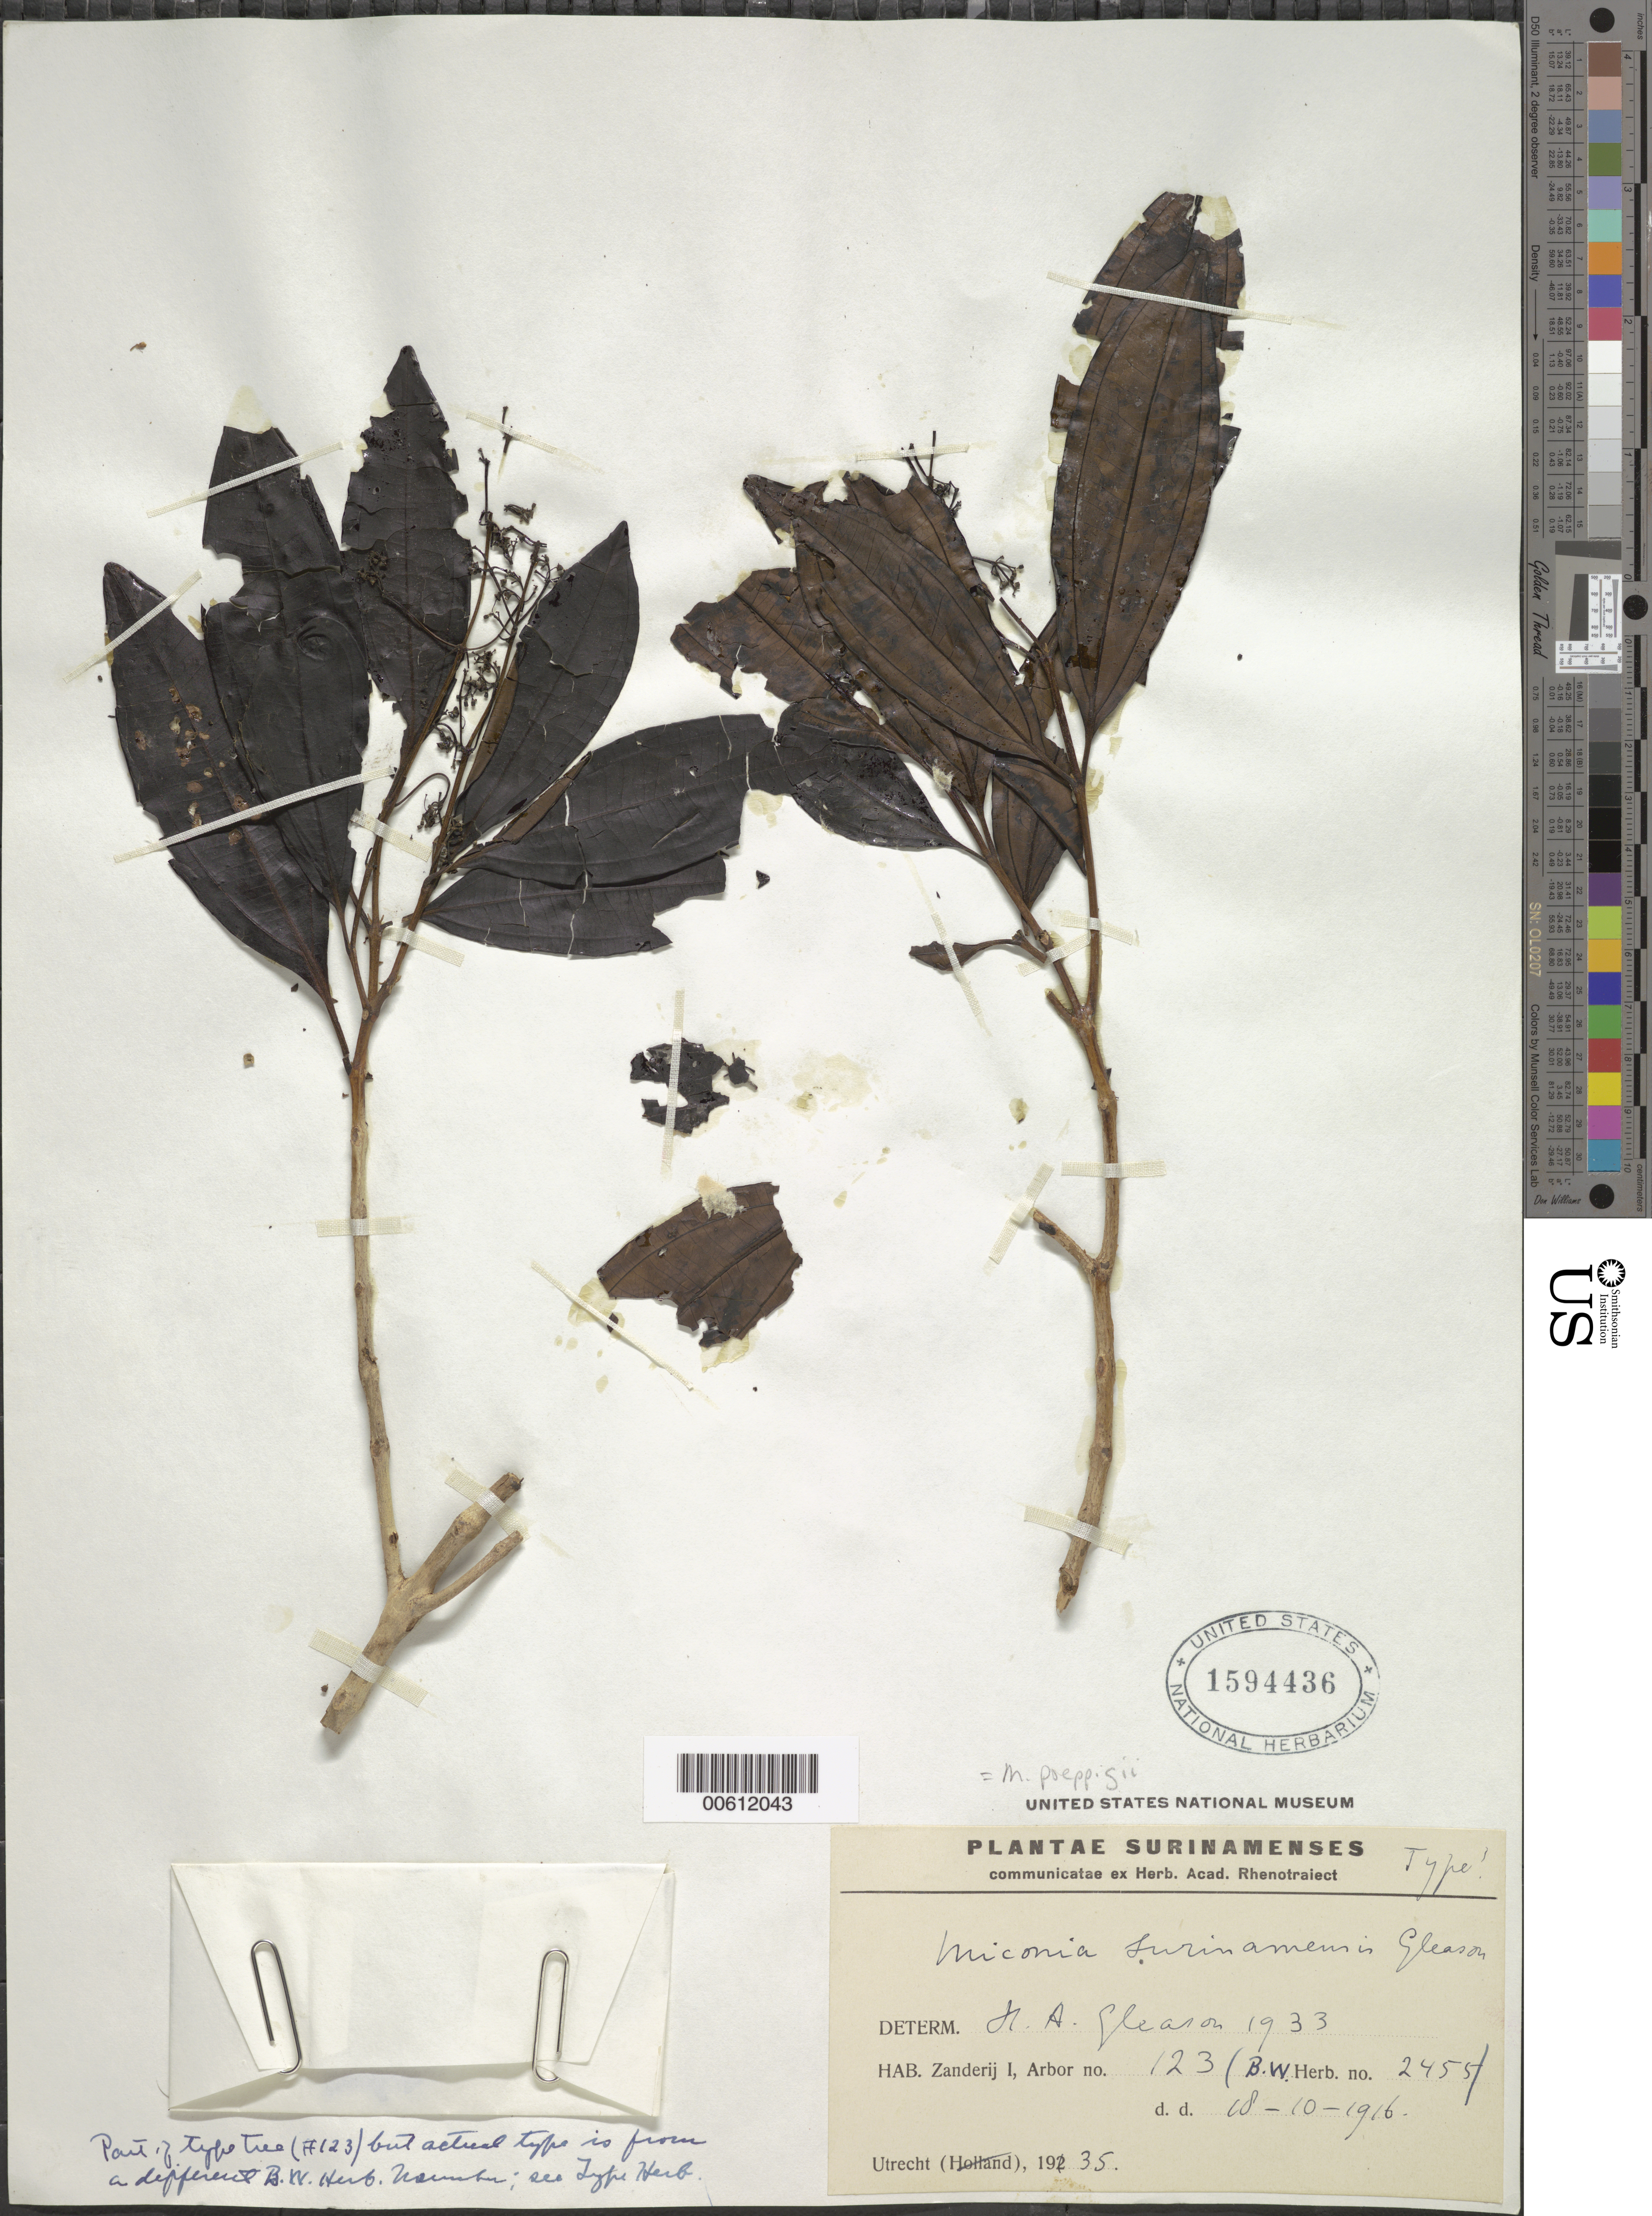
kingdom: Plantae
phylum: Tracheophyta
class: Magnoliopsida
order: Myrtales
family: Melastomataceae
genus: Miconia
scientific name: Miconia poeppigii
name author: Triana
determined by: Gleason, H. A.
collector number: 2455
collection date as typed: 18-Oct-16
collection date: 1916-10-18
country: Suriname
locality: Zanderij I., Forest Reserve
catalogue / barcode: US 1594436